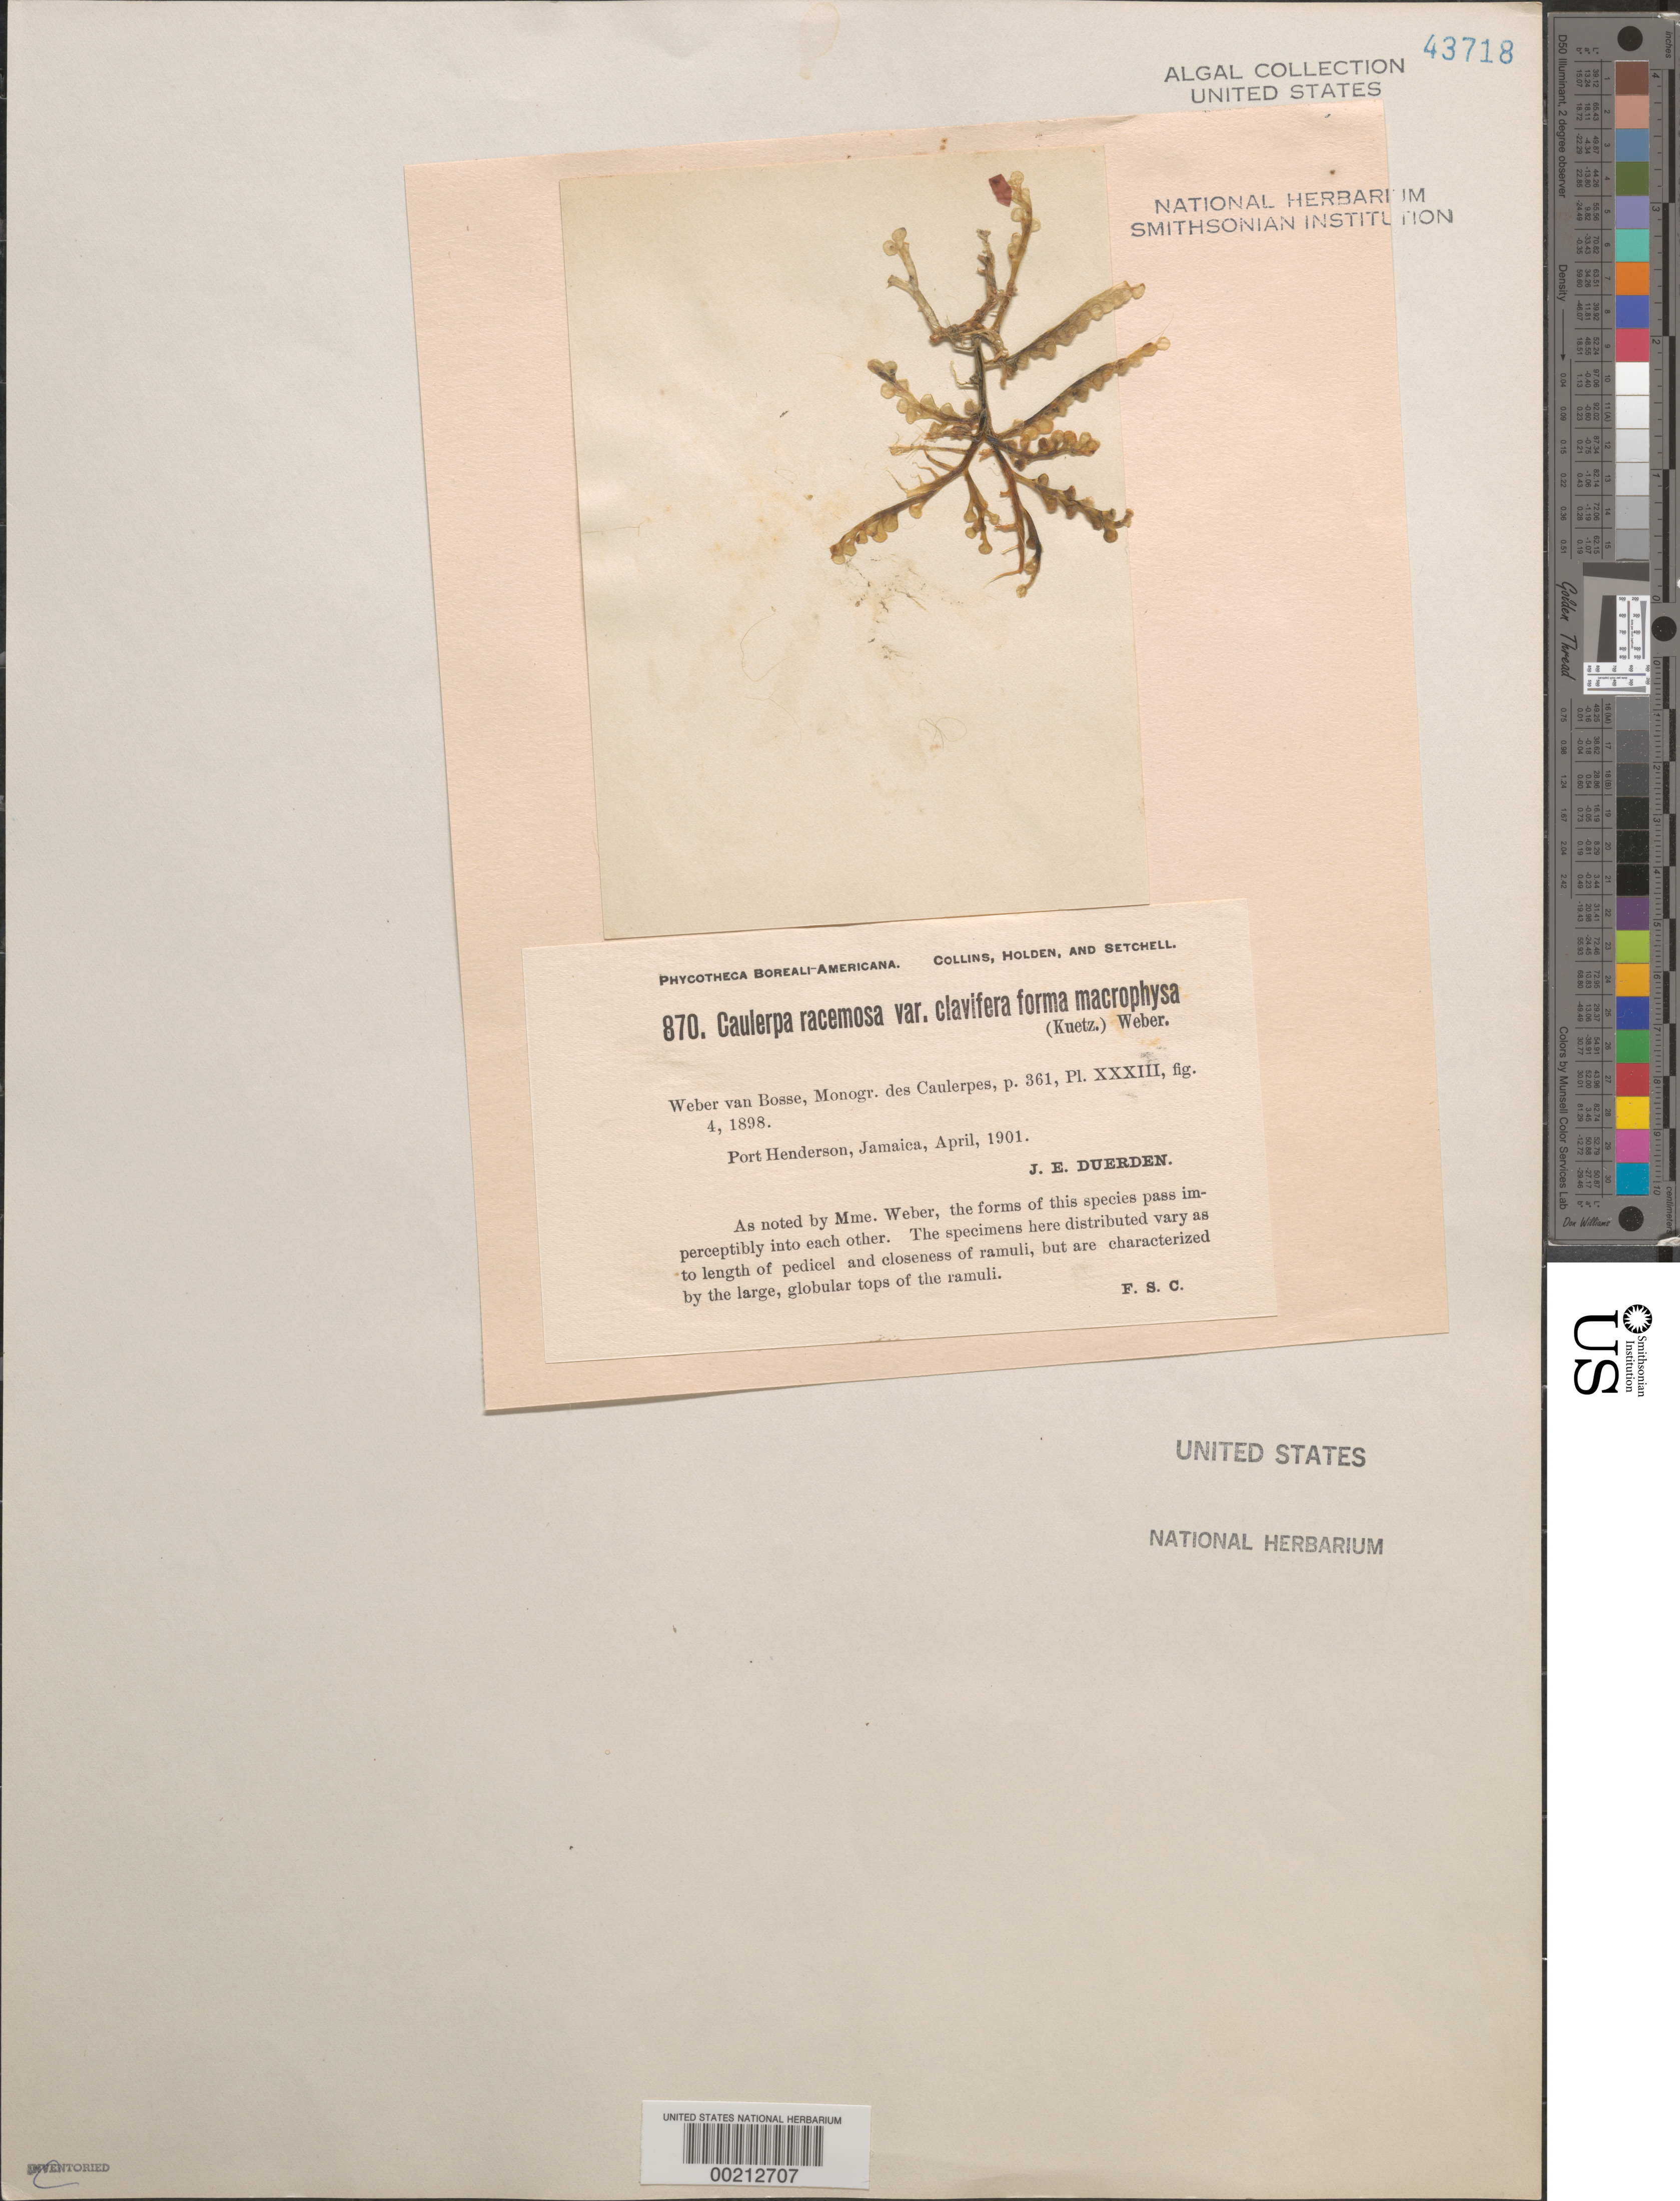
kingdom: Plantae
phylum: Chlorophyta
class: Ulvophyceae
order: Bryopsidales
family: Caulerpaceae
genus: Caulerpa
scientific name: Caulerpa racemosa var. clavifera forma macrophysa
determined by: Collins, Frank S.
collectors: J. Duerden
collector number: PB-A 870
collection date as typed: Apr 1901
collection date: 1901-04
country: Jamaica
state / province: Saint Catherine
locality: Port henderson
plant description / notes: Collins, Holden & Setchell, Phycotheca Boreali-Americana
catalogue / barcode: US 43718